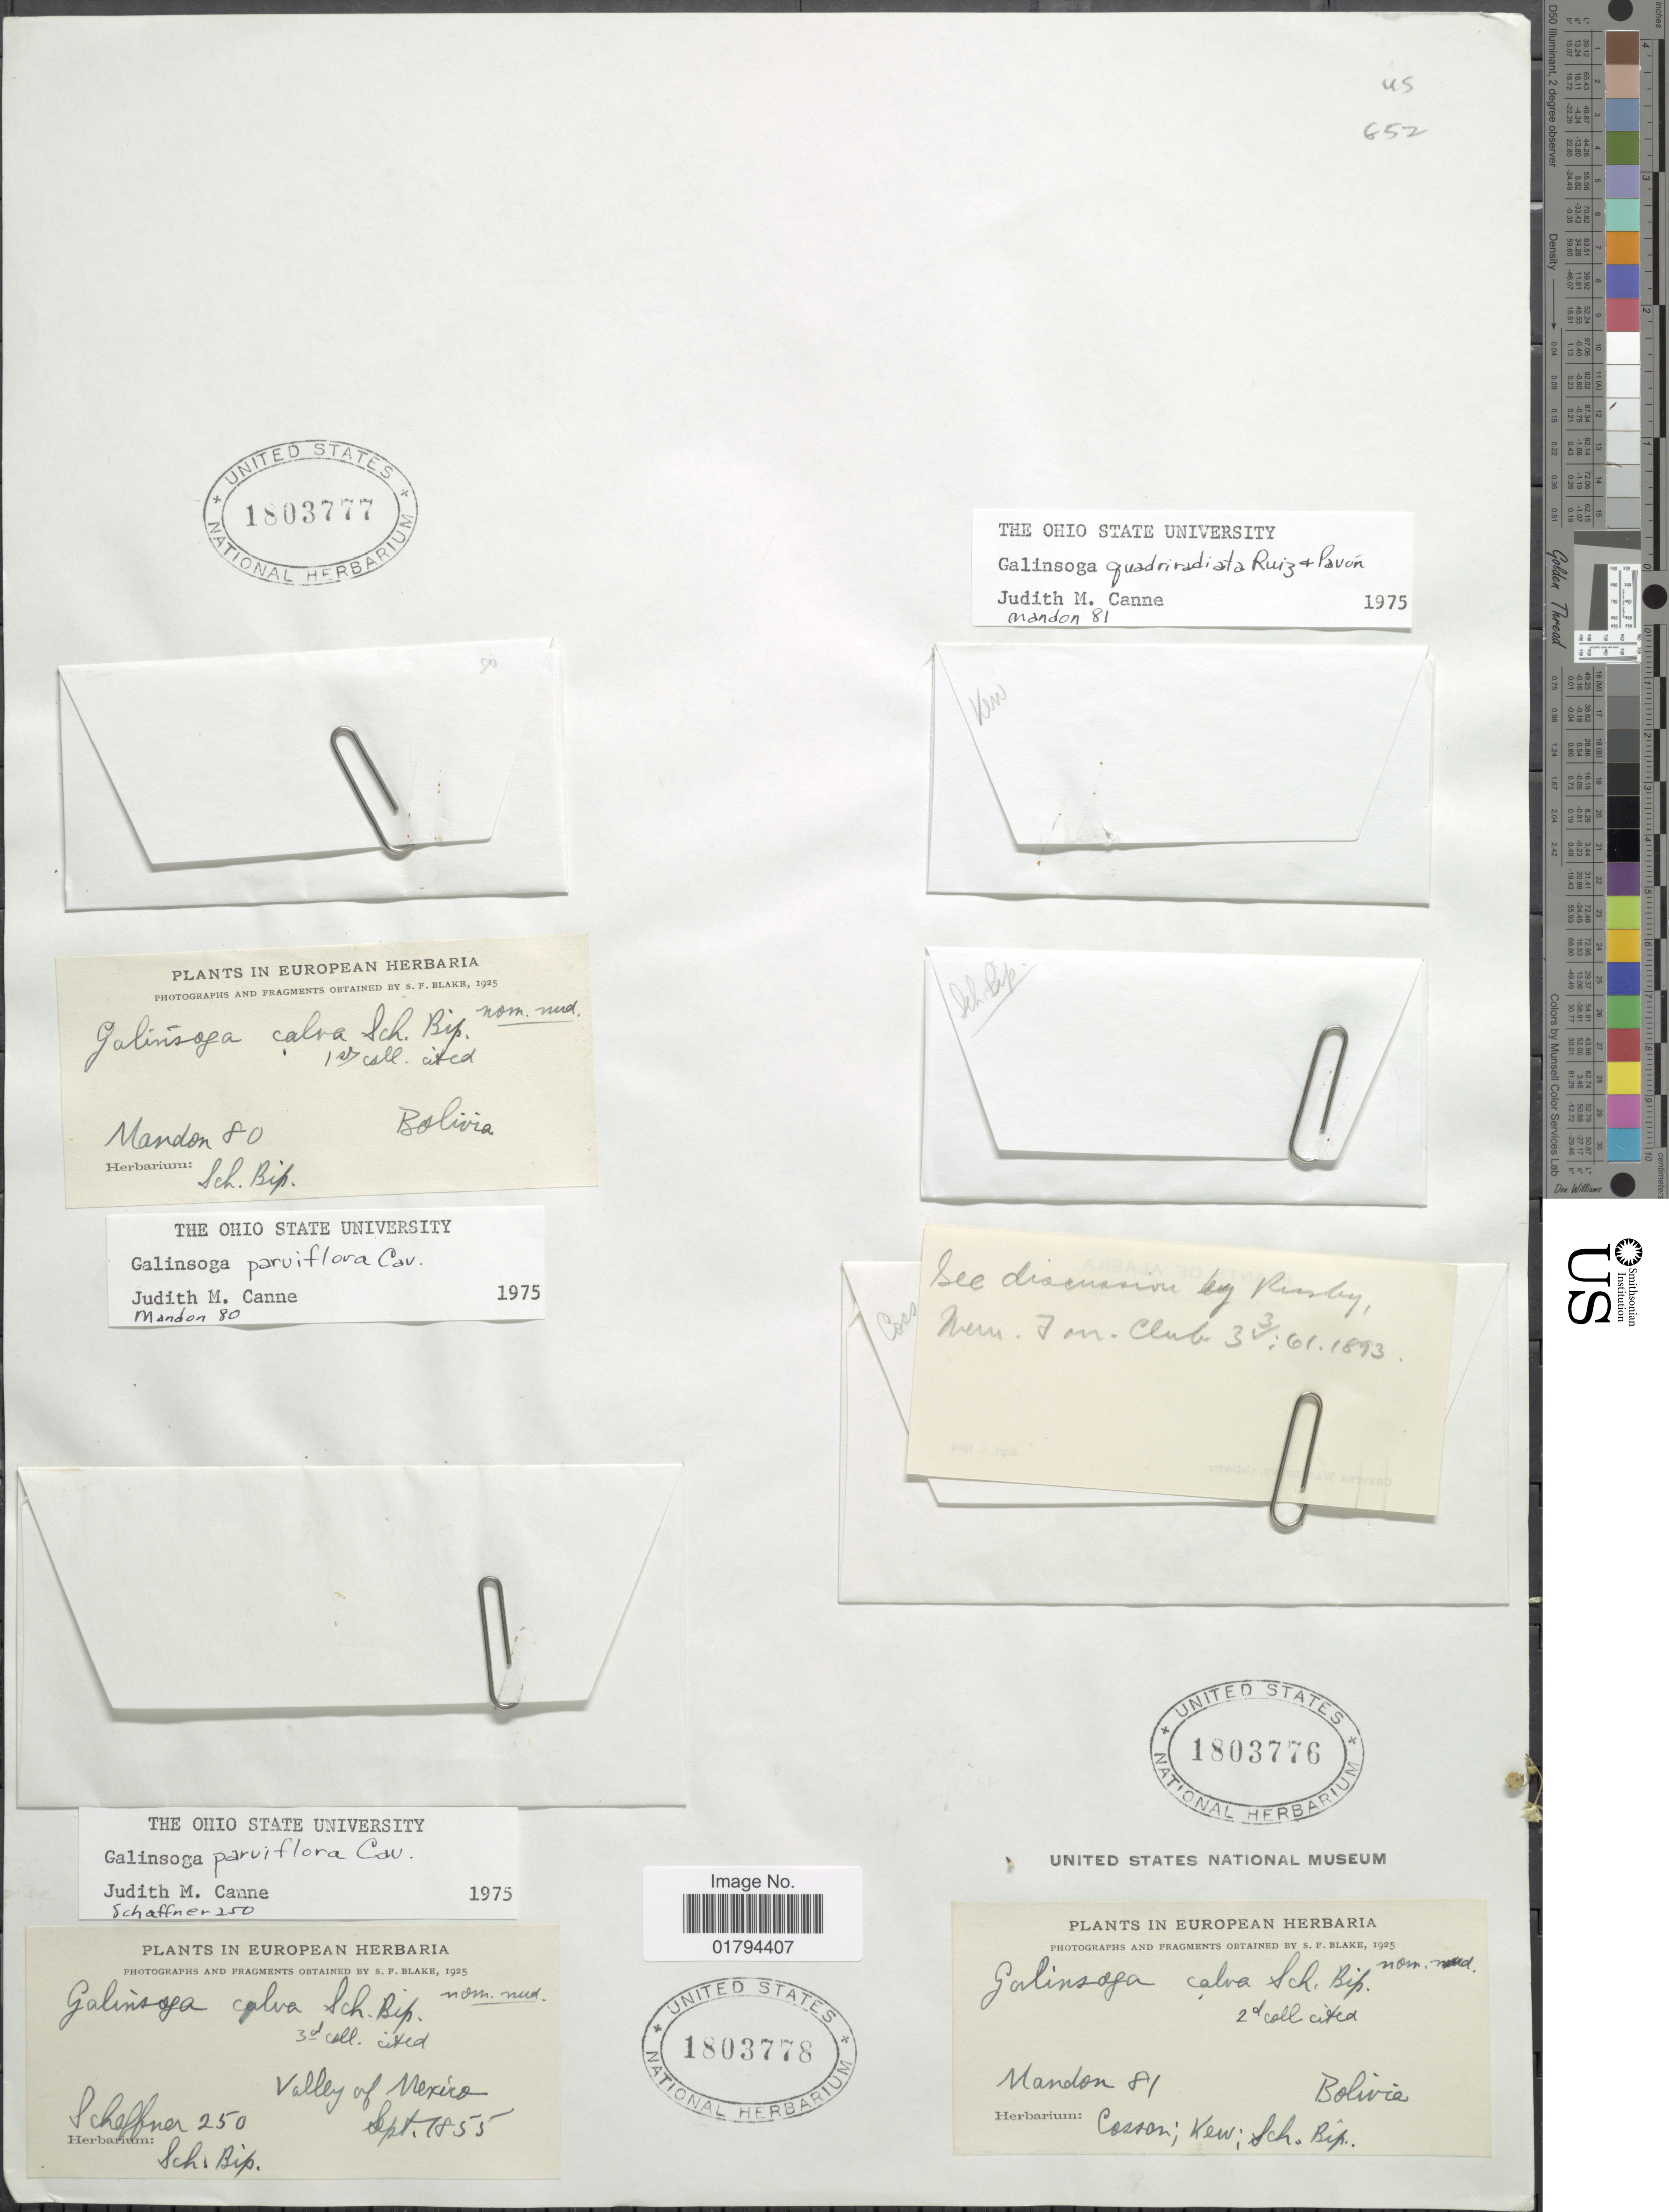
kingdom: Plantae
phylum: Tracheophyta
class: Magnoliopsida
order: Asterales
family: Asteraceae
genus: Galinsoga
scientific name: Galinsoga parviflora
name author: Cav.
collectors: -. Schaffner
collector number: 250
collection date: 1850-09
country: Mexico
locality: Valley of Mexico.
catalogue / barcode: US 1803778-2